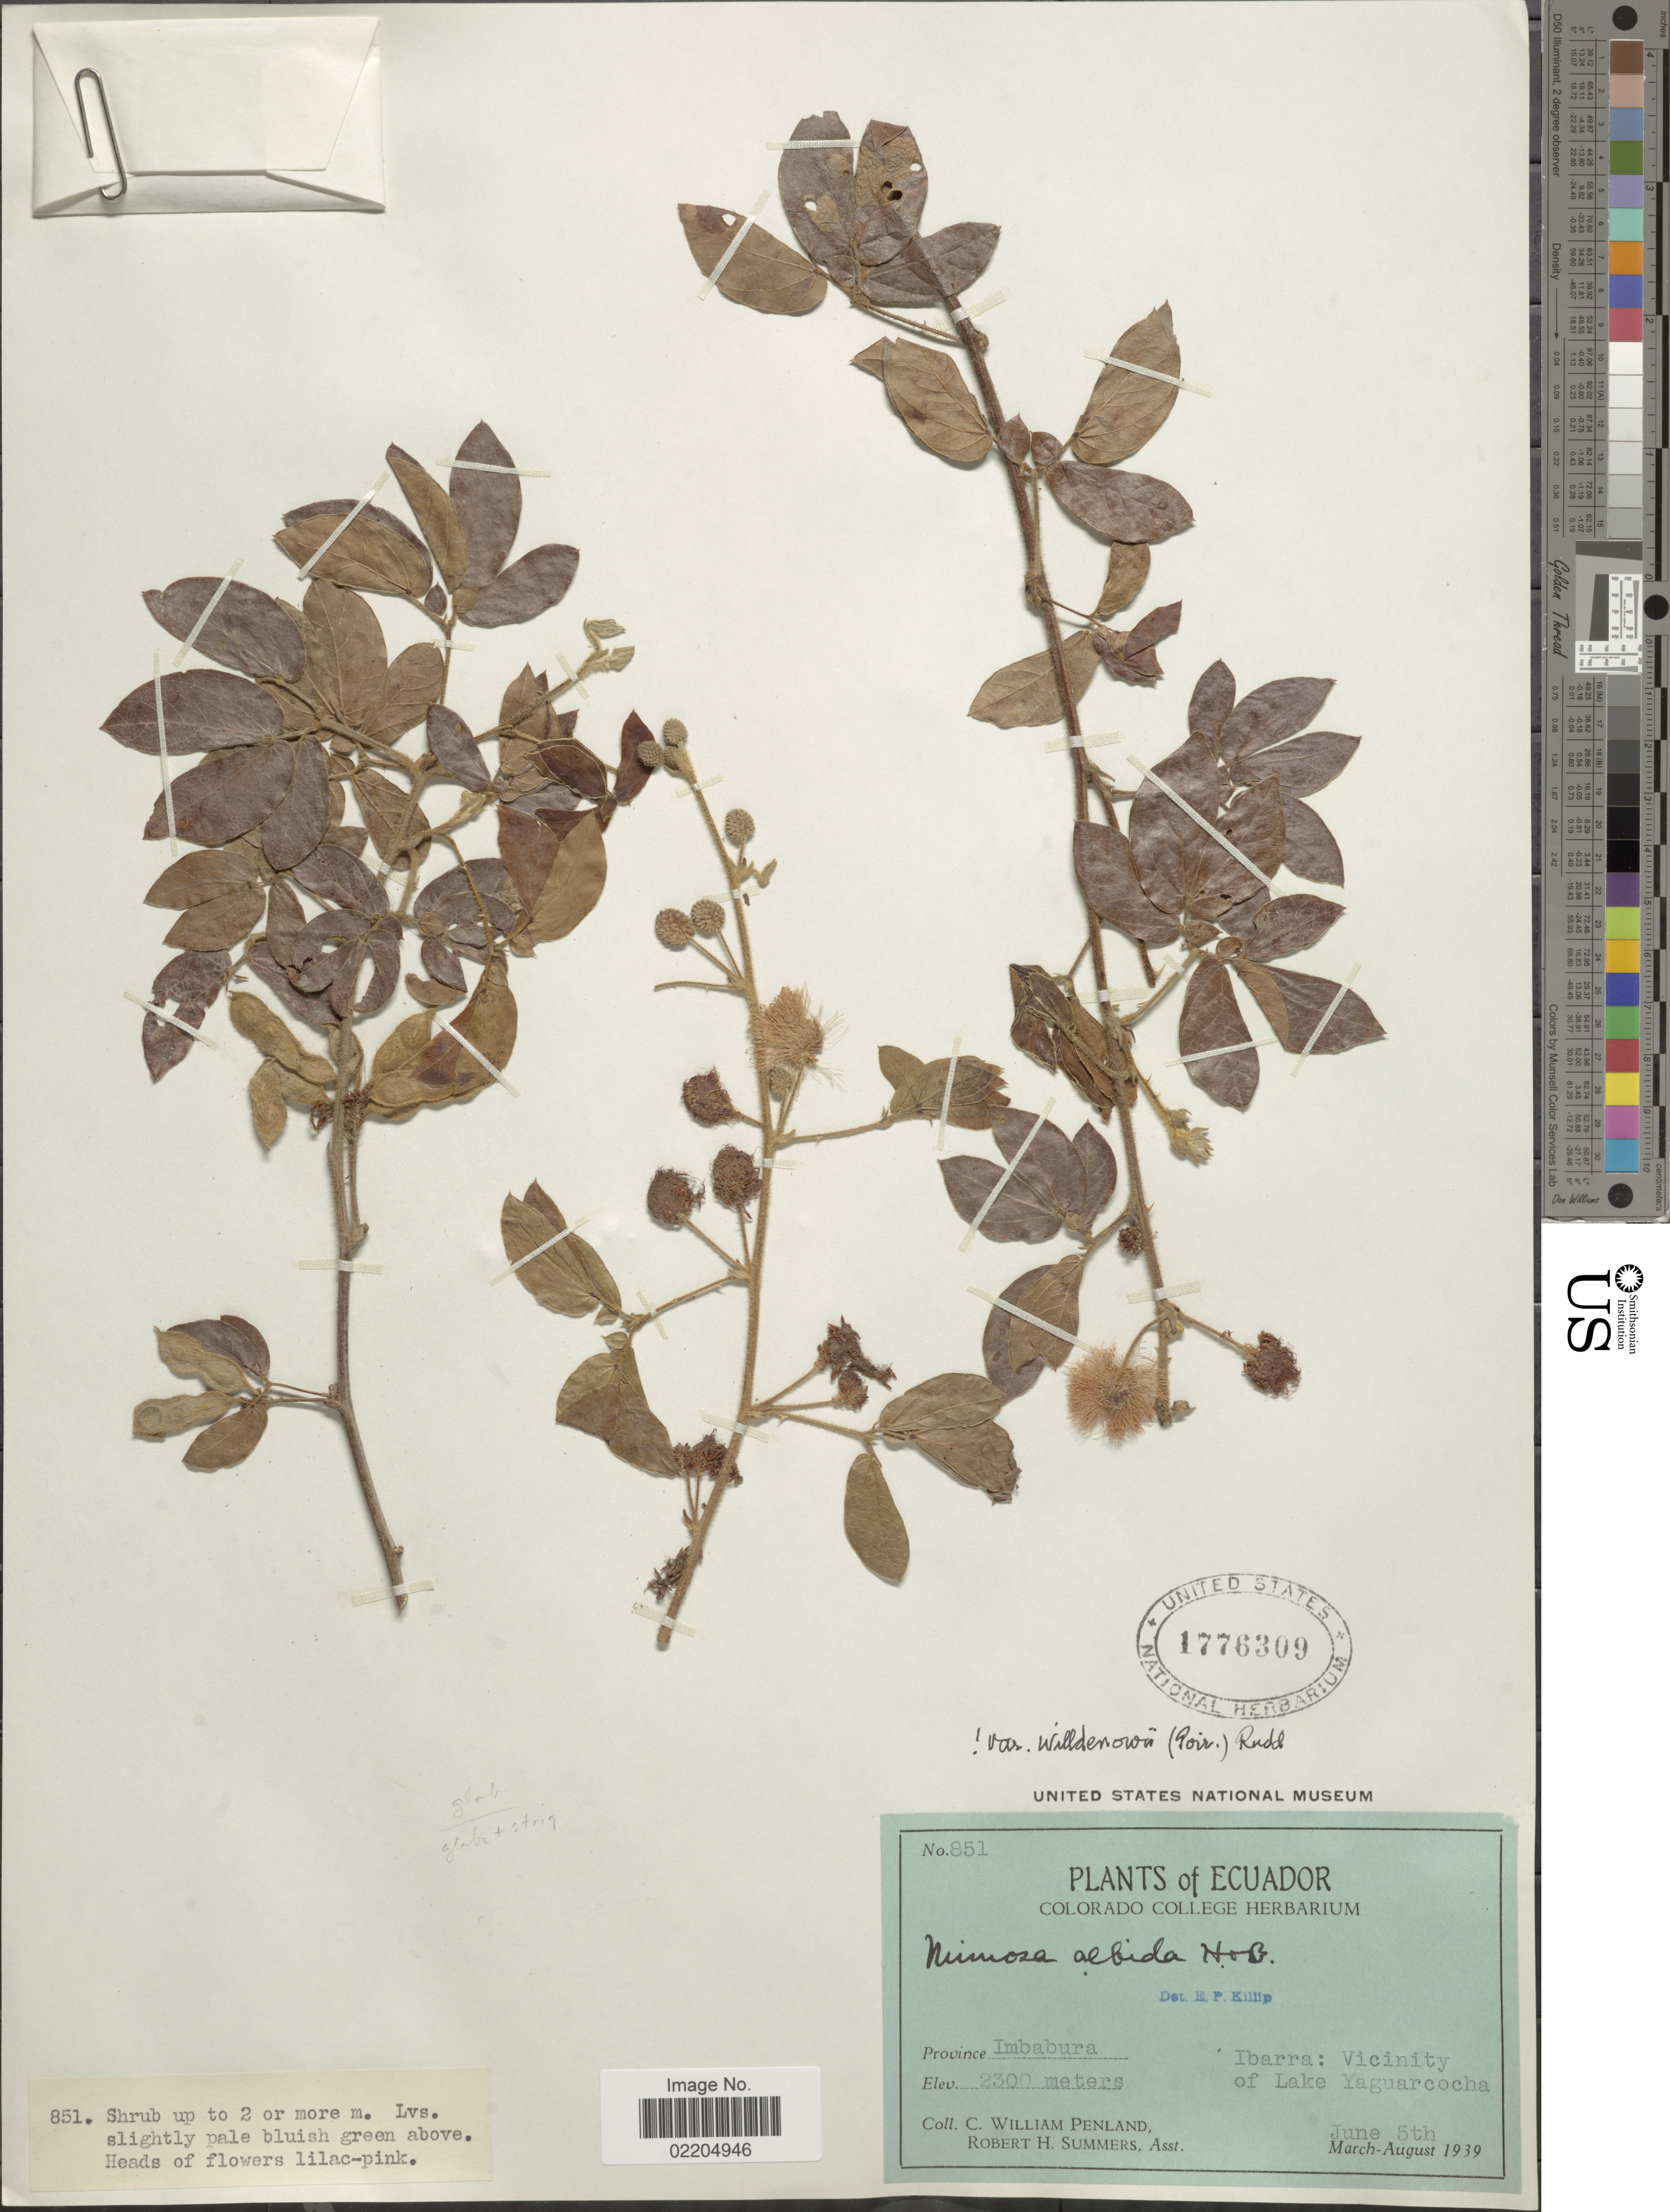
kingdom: Plantae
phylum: Tracheophyta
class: Magnoliopsida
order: Fabales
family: Fabaceae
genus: Mimosa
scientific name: Mimosa albida var. willdenowii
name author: (Poir.) Rudd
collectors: C. W. Penland & R. Summers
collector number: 851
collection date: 1939-06-05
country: Ecuador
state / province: Imbabura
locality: Ibarra Vicinity of Lake Yaguarcocha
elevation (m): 2300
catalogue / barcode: US 1776309